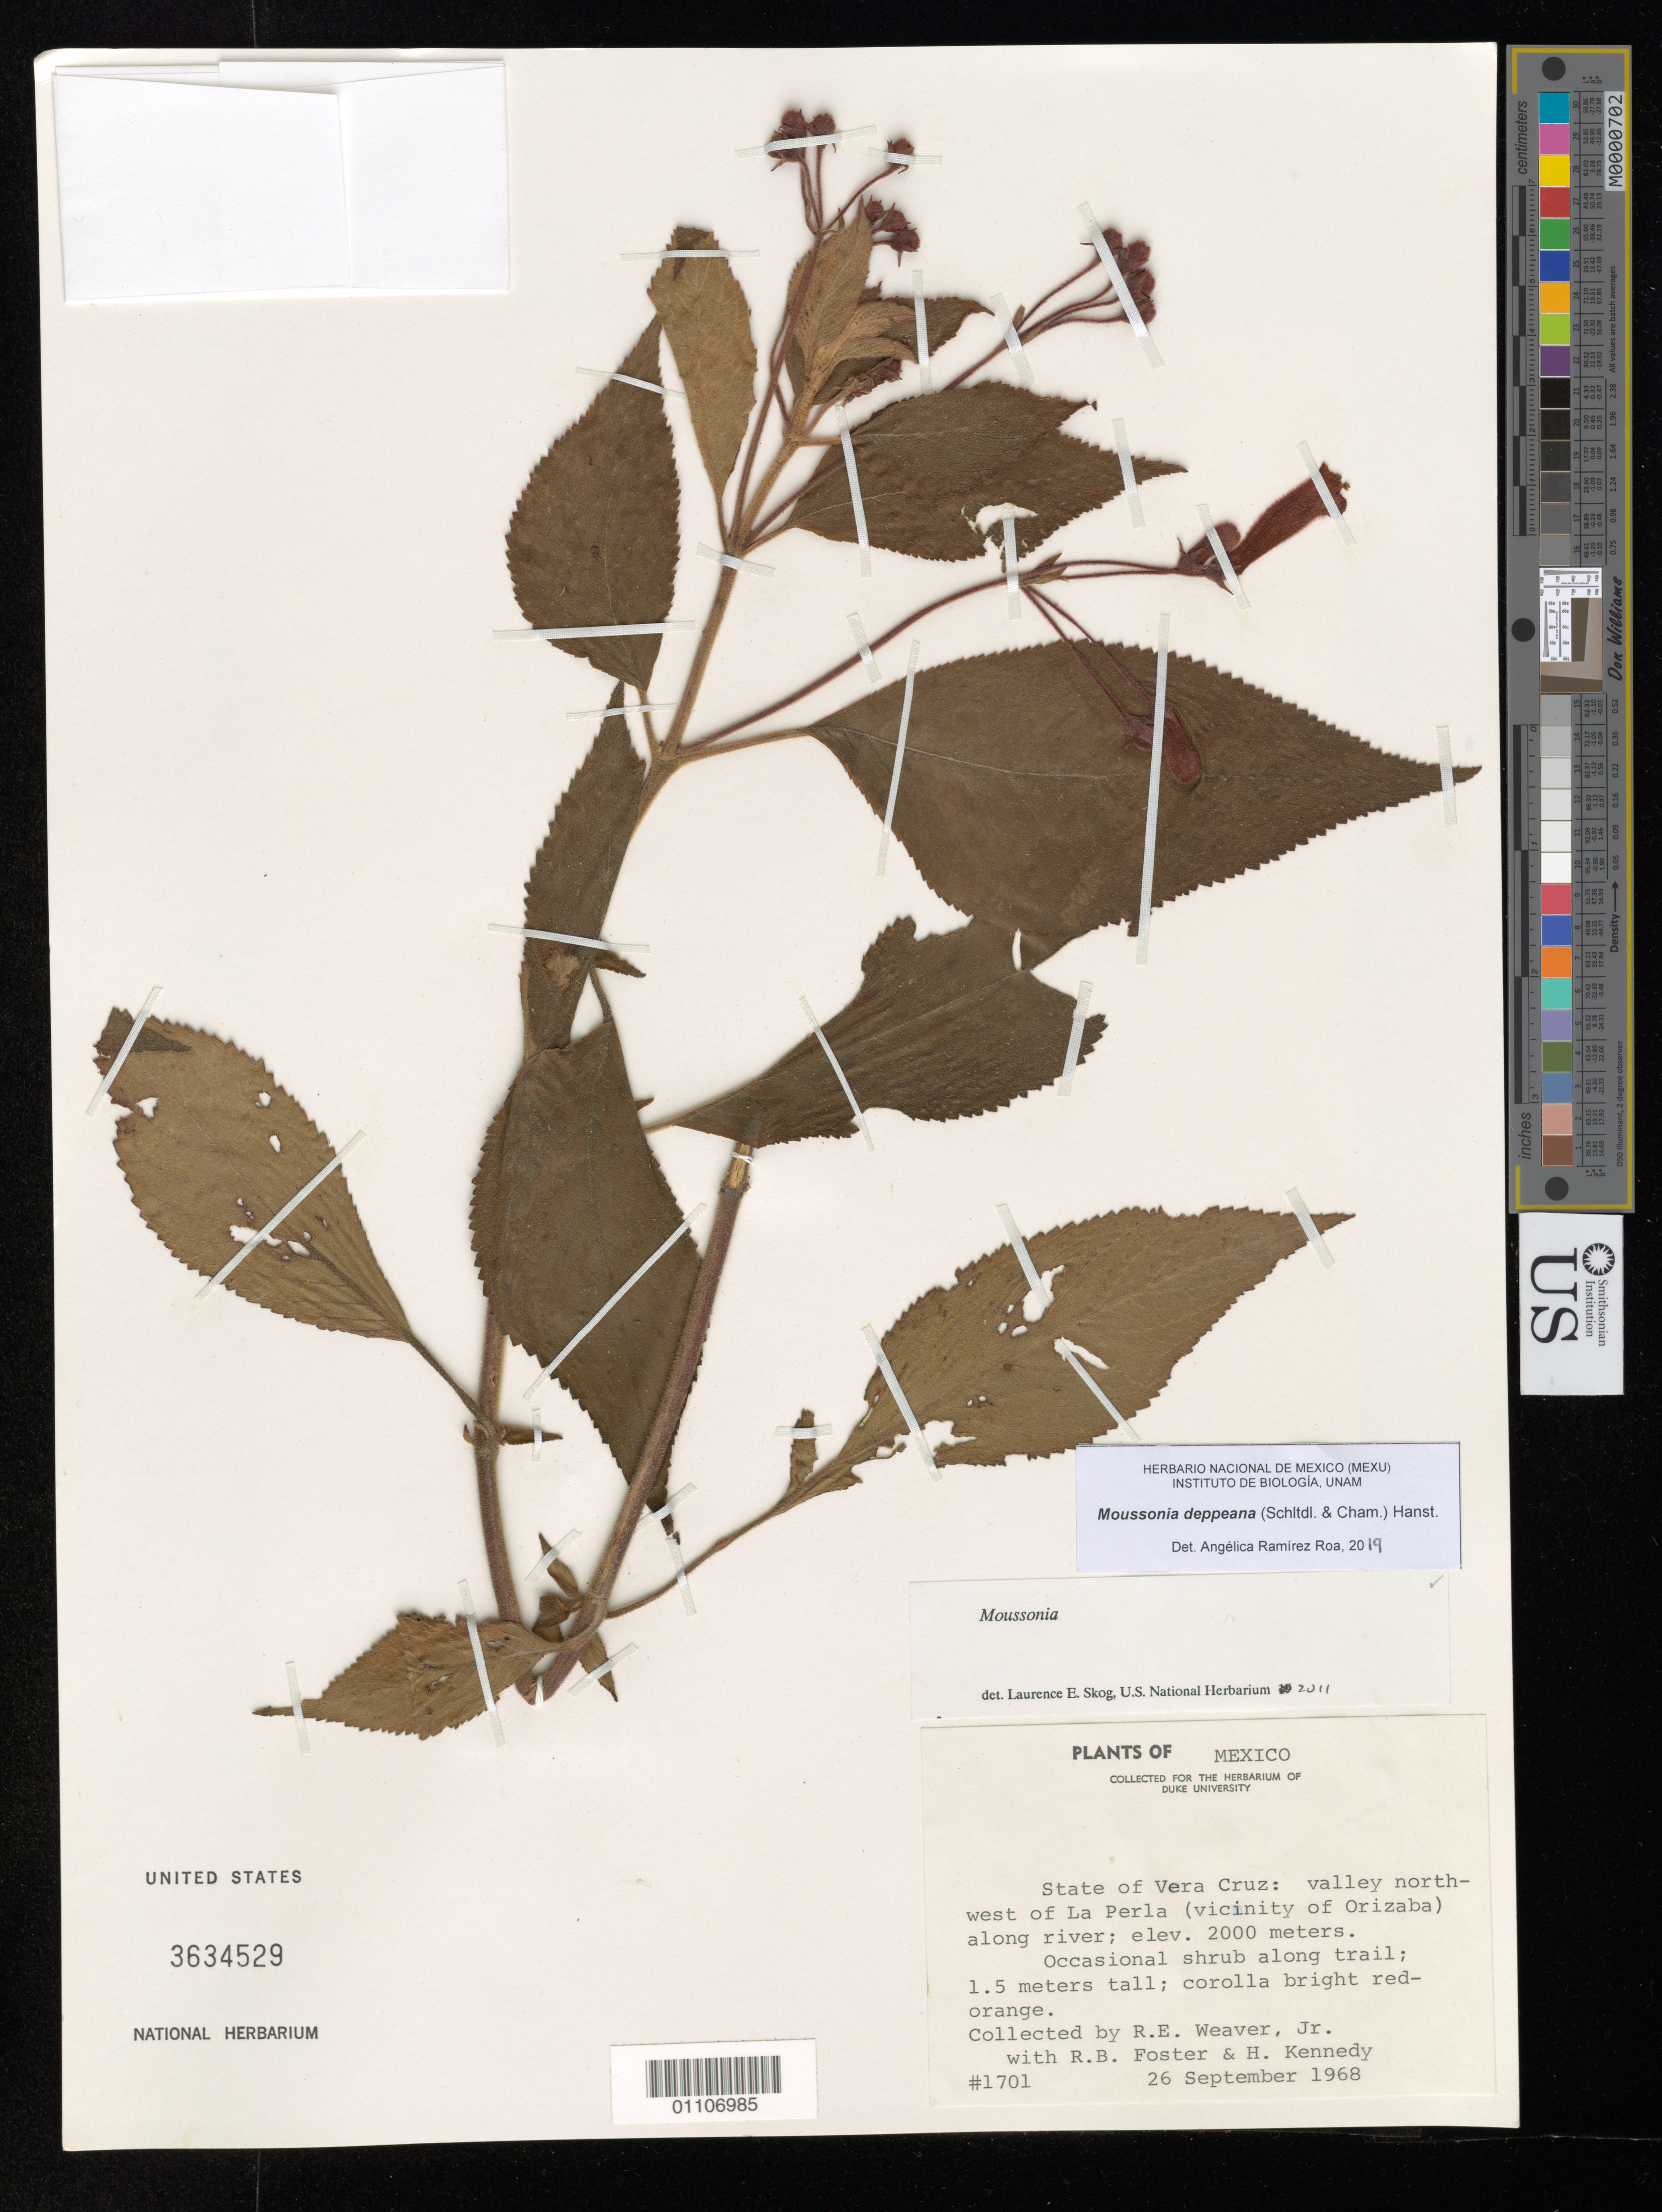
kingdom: Plantae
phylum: Tracheophyta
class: Magnoliopsida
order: Lamiales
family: Gesneriaceae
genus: Moussonia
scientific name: Moussonia deppeana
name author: (Schltdl. & Cham.) Klotzsch ex Hanst.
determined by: Ramírez-Roa, A.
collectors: R. Weaver Jr., H. Kennedy & R. B. Foster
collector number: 1701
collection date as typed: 26 Sep 1968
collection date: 1968-09-26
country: Mexico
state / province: Veracruz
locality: Valley NW of La Perla (vicinity of Orizaba) along river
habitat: Occasional shrub along trail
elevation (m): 2000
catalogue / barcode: US 3634529